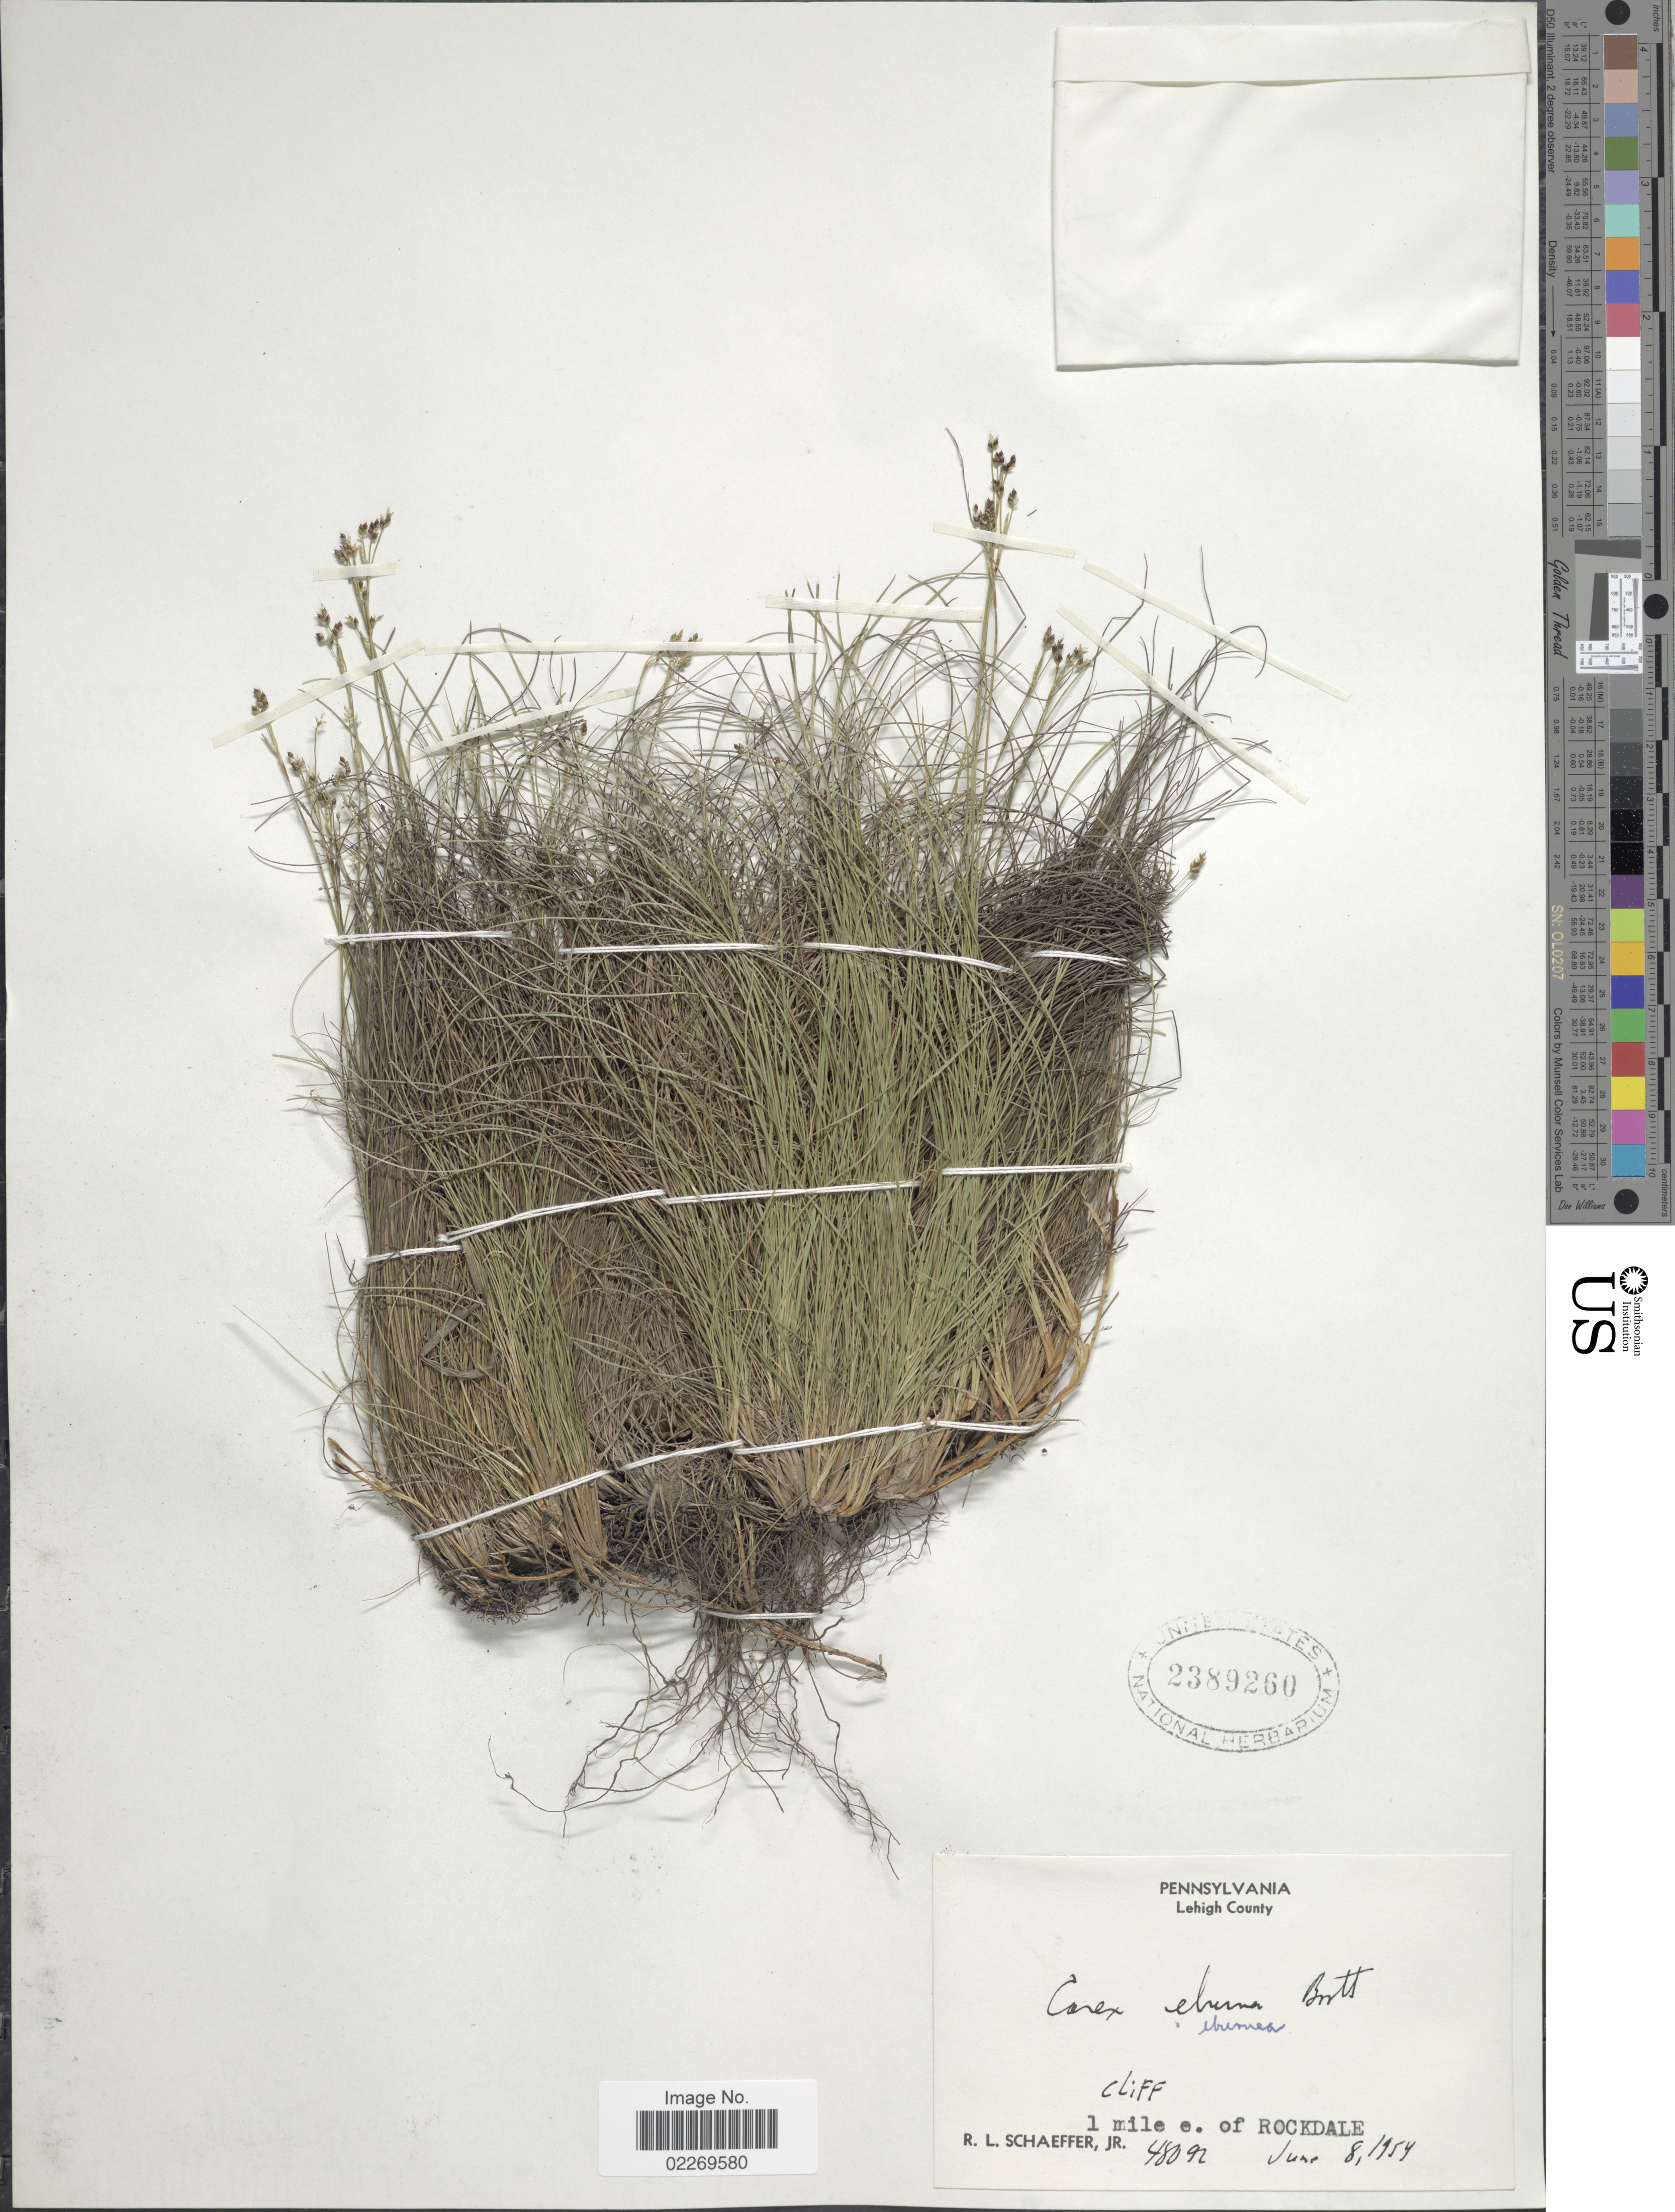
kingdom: Plantae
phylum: Tracheophyta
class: Liliopsida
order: Poales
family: Cyperaceae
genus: Carex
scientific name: Carex eburnea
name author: Boott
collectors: R. L. Schaeffer Jr.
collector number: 48092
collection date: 1954-06-08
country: United States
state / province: Pennsylvania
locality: Lehigh County, 1 mile e. of Rockdale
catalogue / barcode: US 2389260